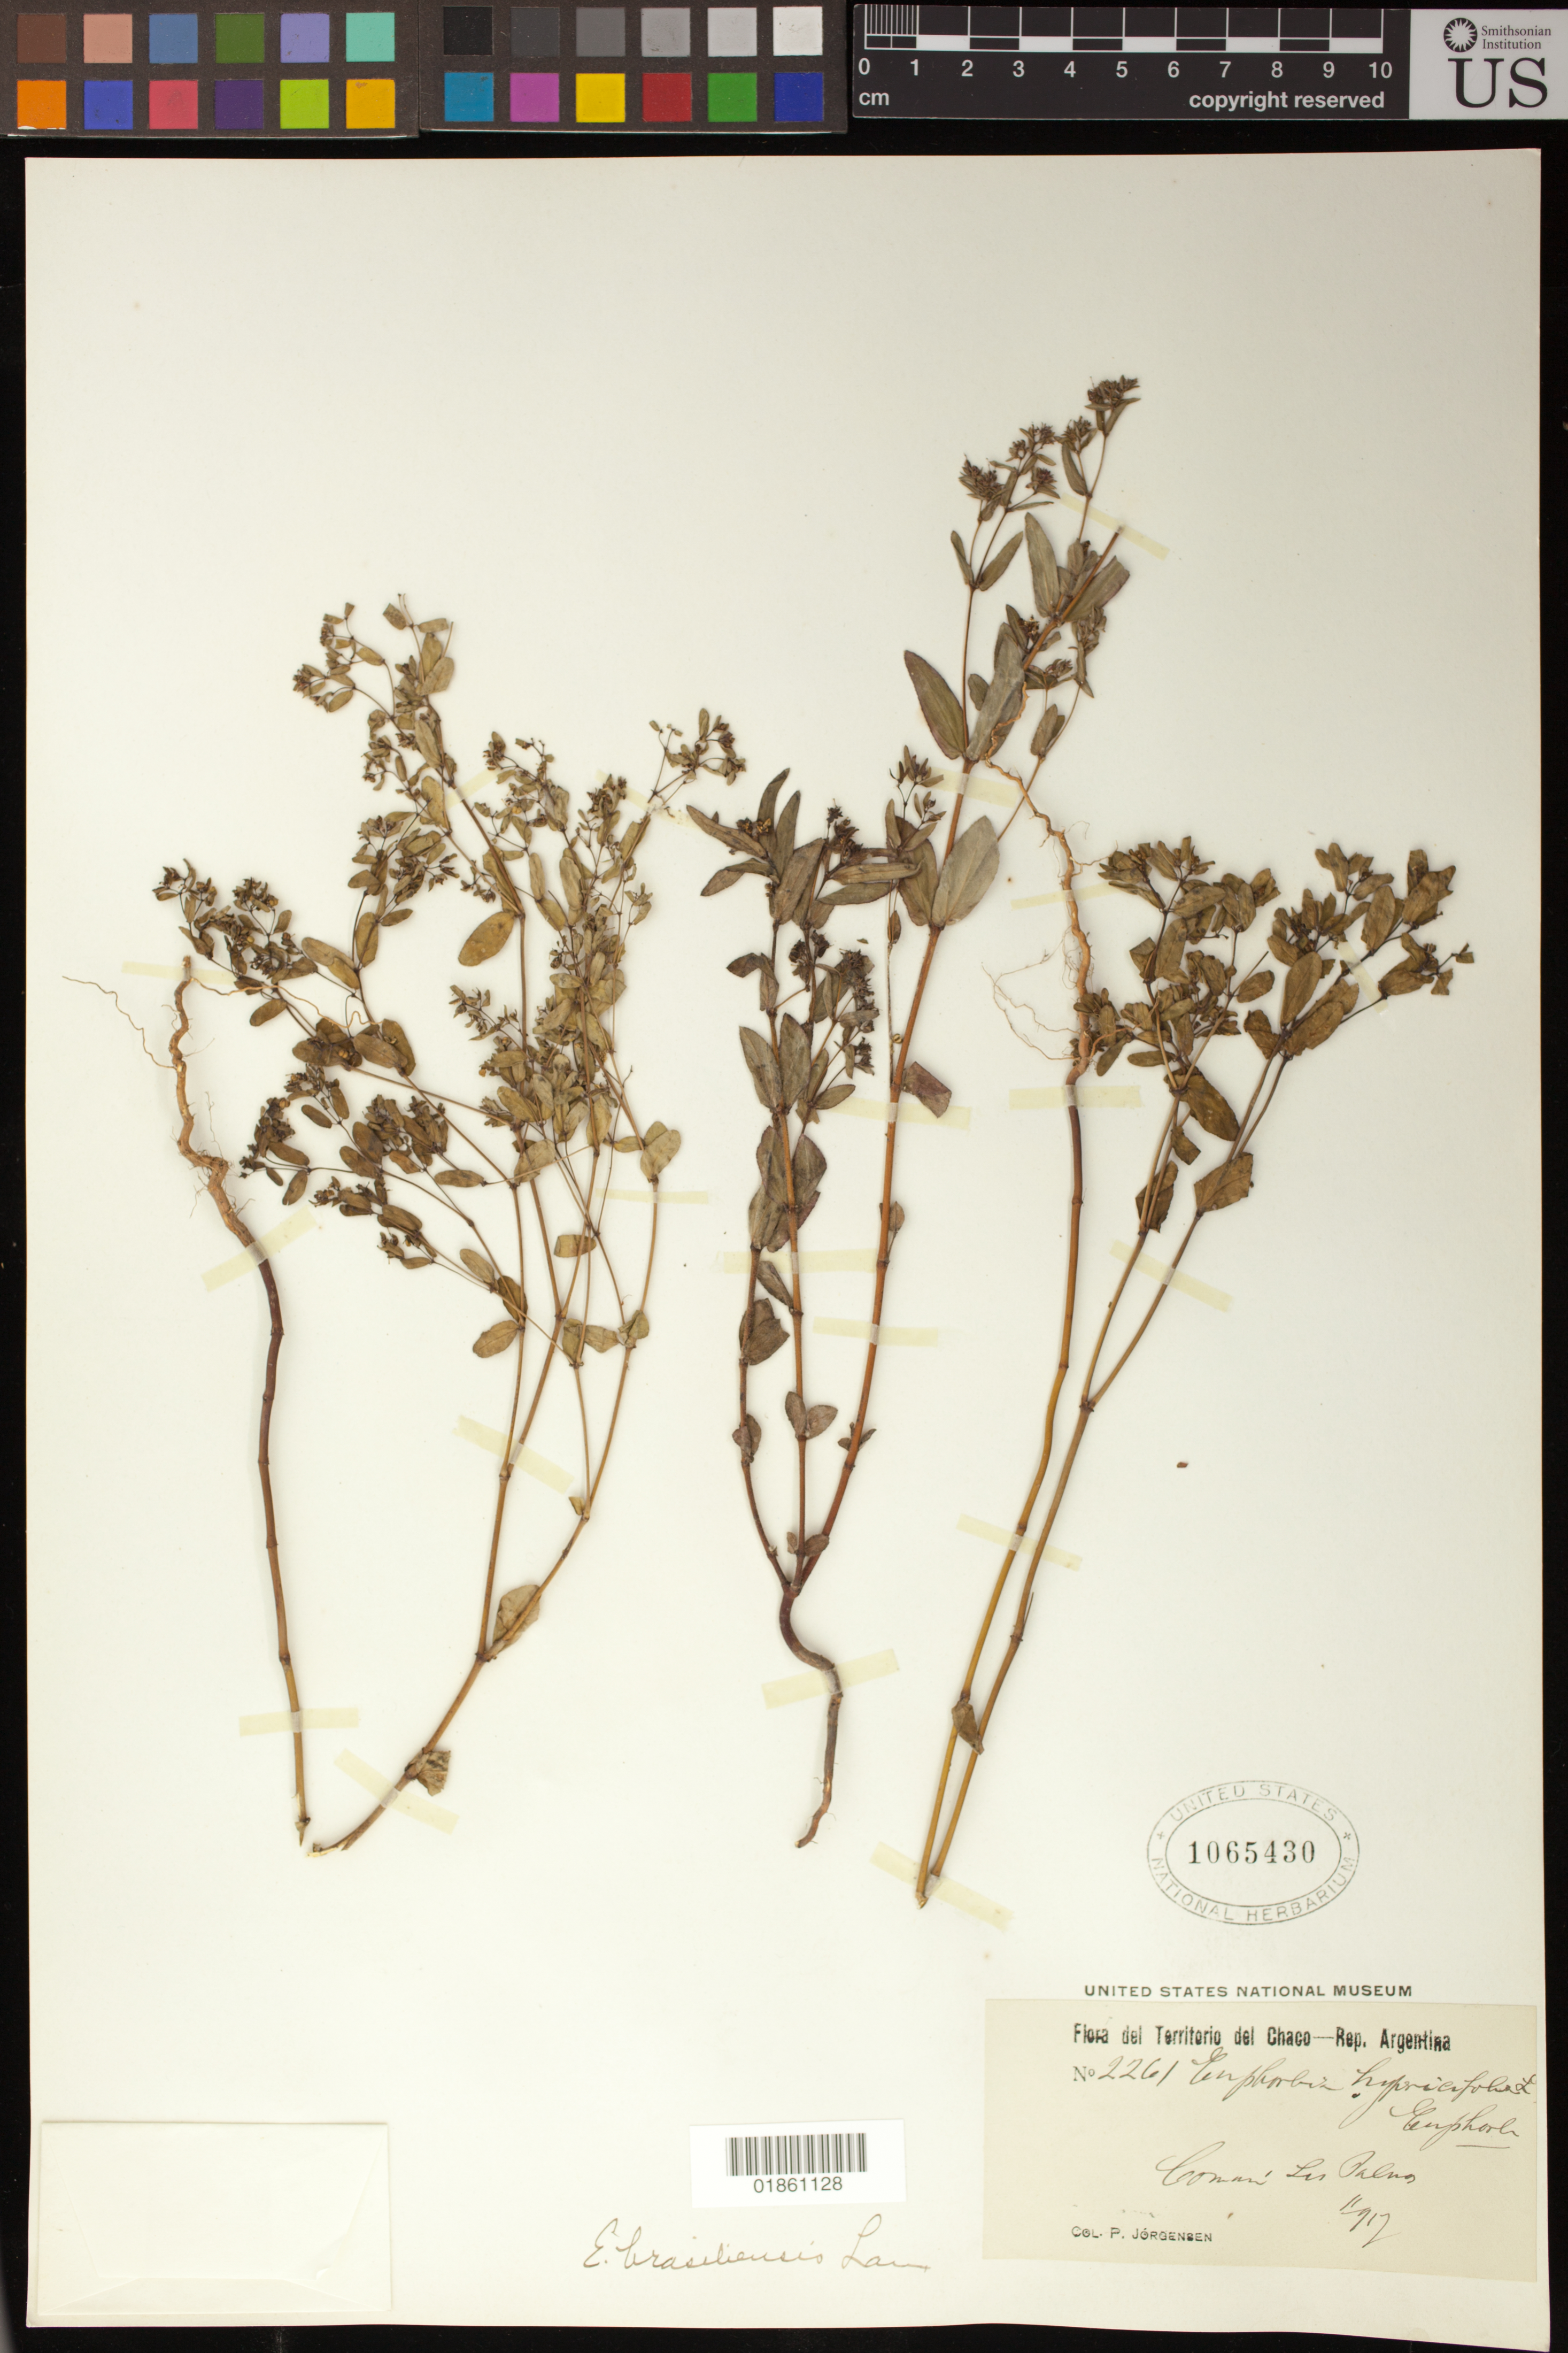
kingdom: Plantae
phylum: Tracheophyta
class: Magnoliopsida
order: Malpighiales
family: Euphorbiaceae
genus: Euphorbia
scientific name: Euphorbia hyssopifolia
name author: L.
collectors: P. Jorgensen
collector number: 2261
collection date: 1917-11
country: Argentina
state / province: Chaco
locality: Comun. [Comunidad] Las Palmas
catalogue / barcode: US 1065430